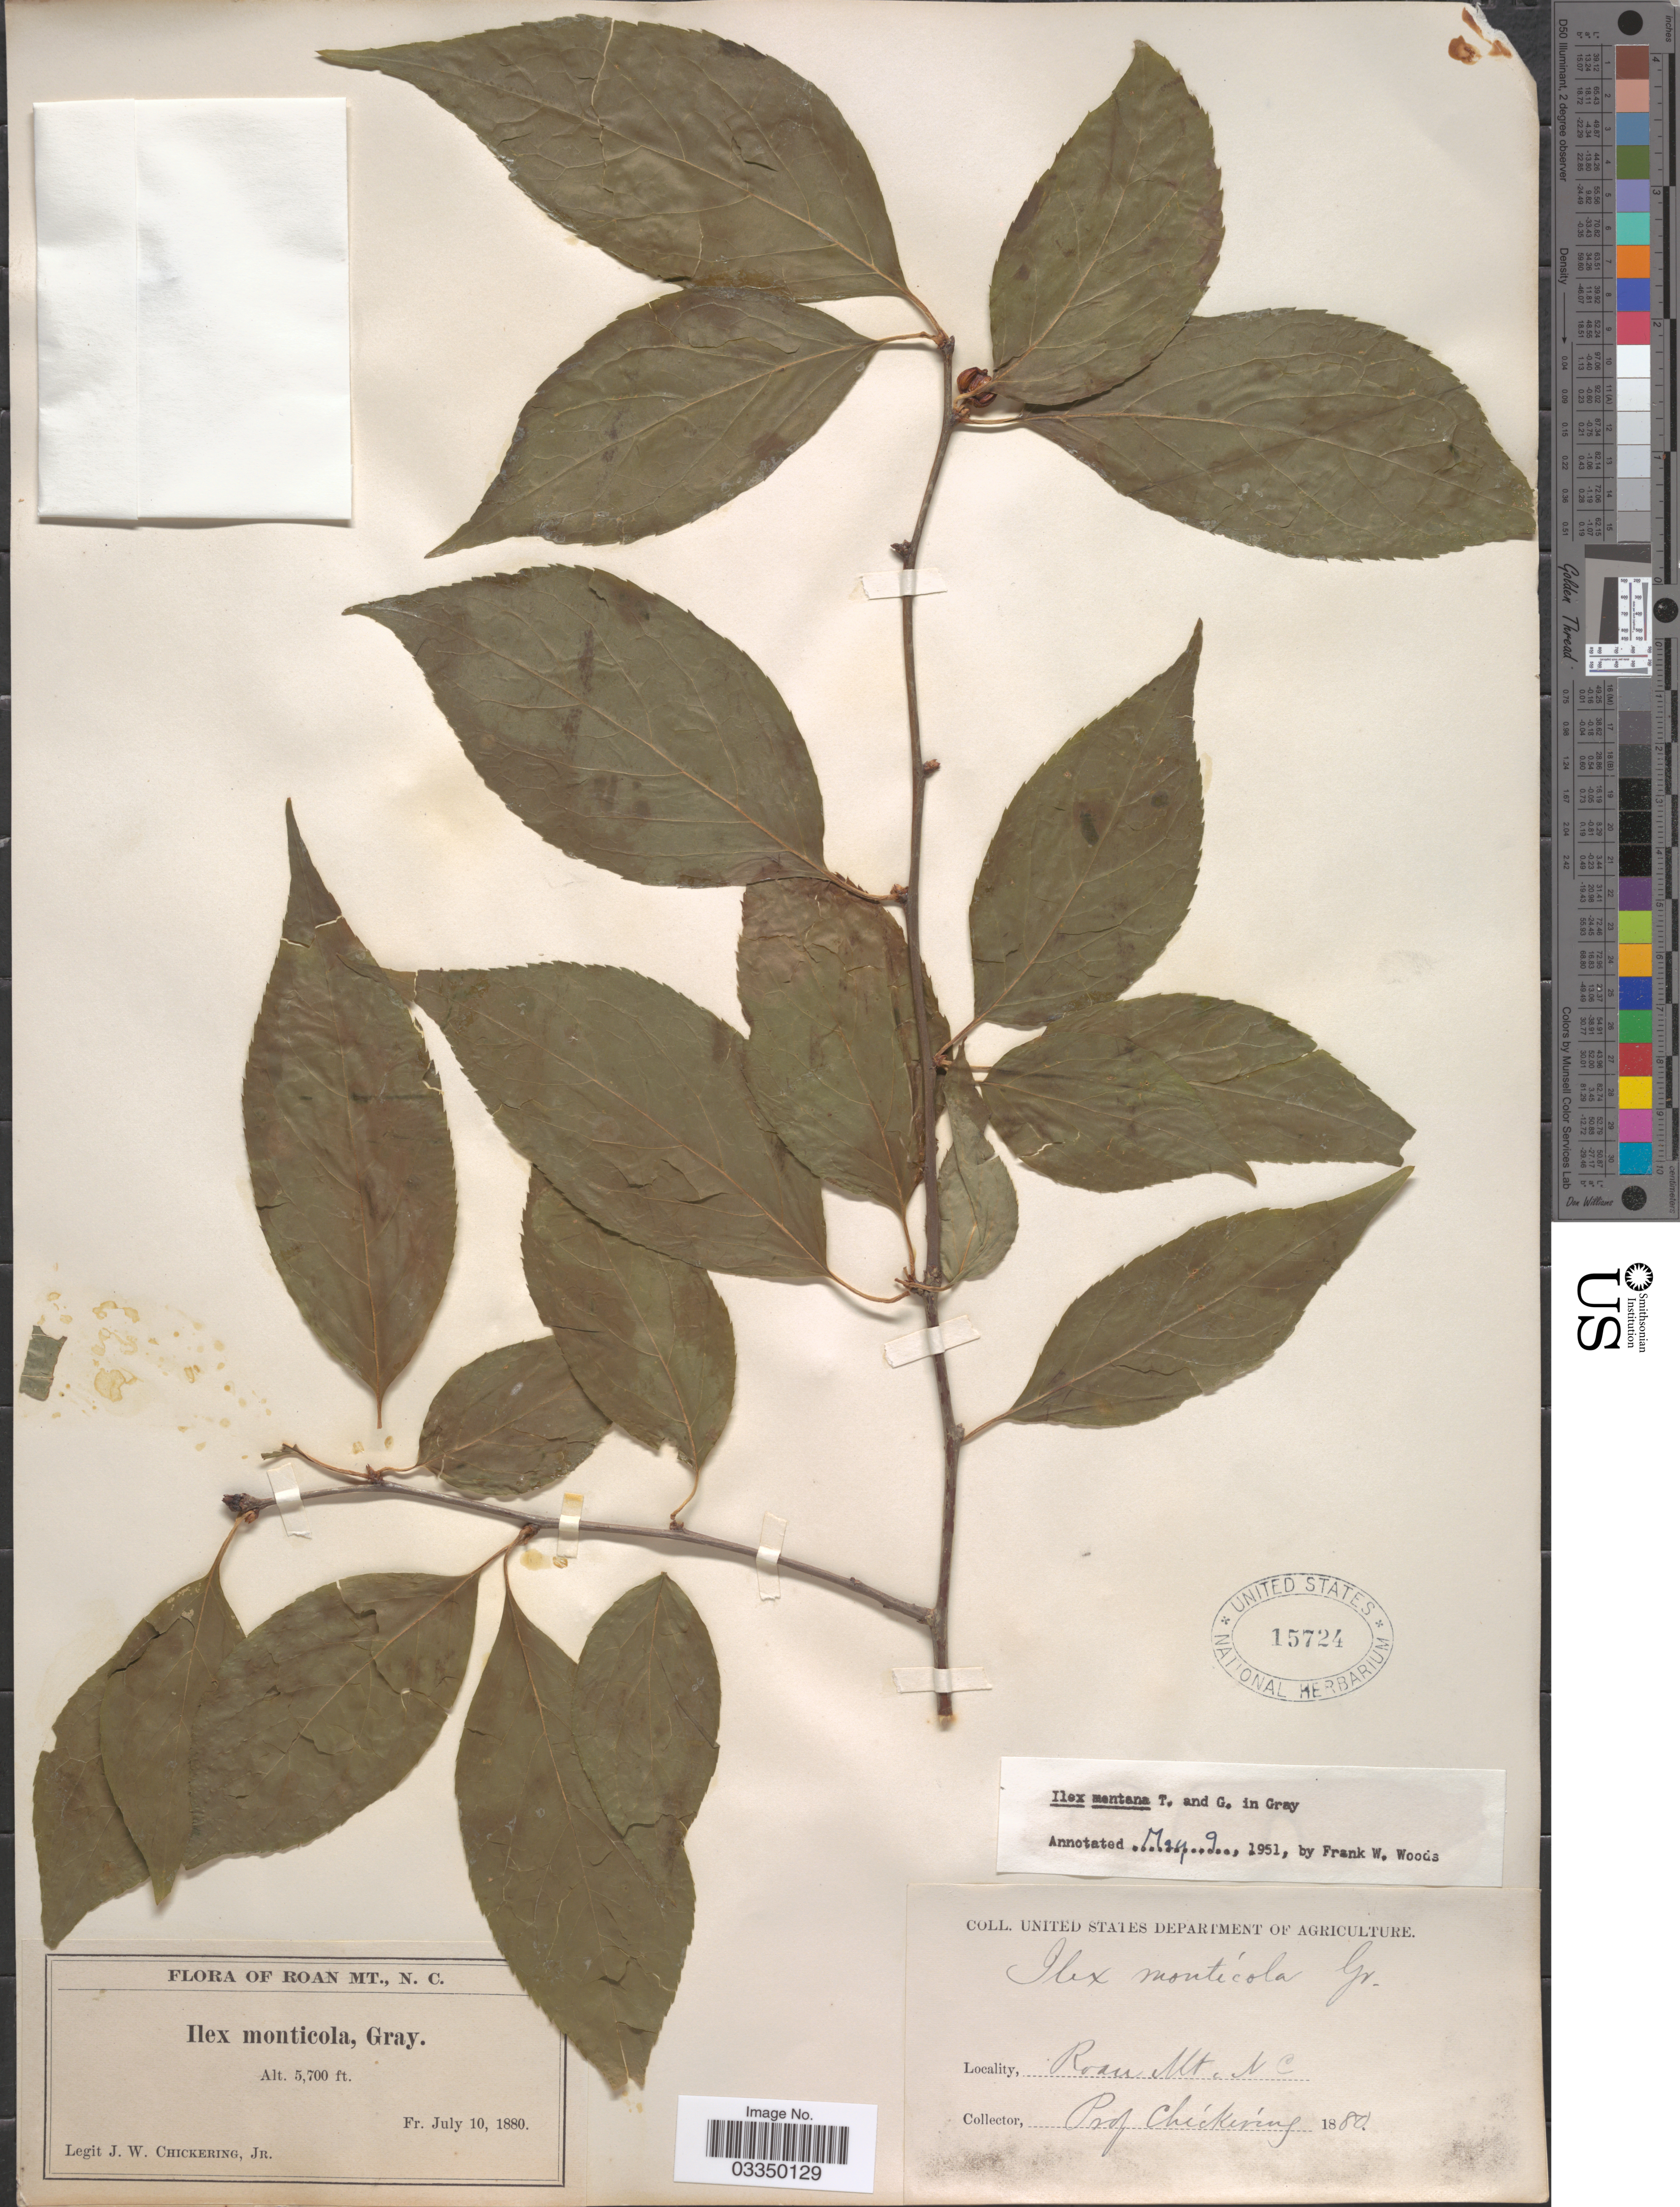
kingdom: Plantae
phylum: Tracheophyta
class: Magnoliopsida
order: Aquifoliales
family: Aquifoliaceae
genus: Ilex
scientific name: Ilex montana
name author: Torr. & A. Gray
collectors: J. W. Chickering Jr.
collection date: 1880-07-10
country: United States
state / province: North Carolina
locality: Roan Mt.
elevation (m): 1737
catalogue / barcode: US 15724